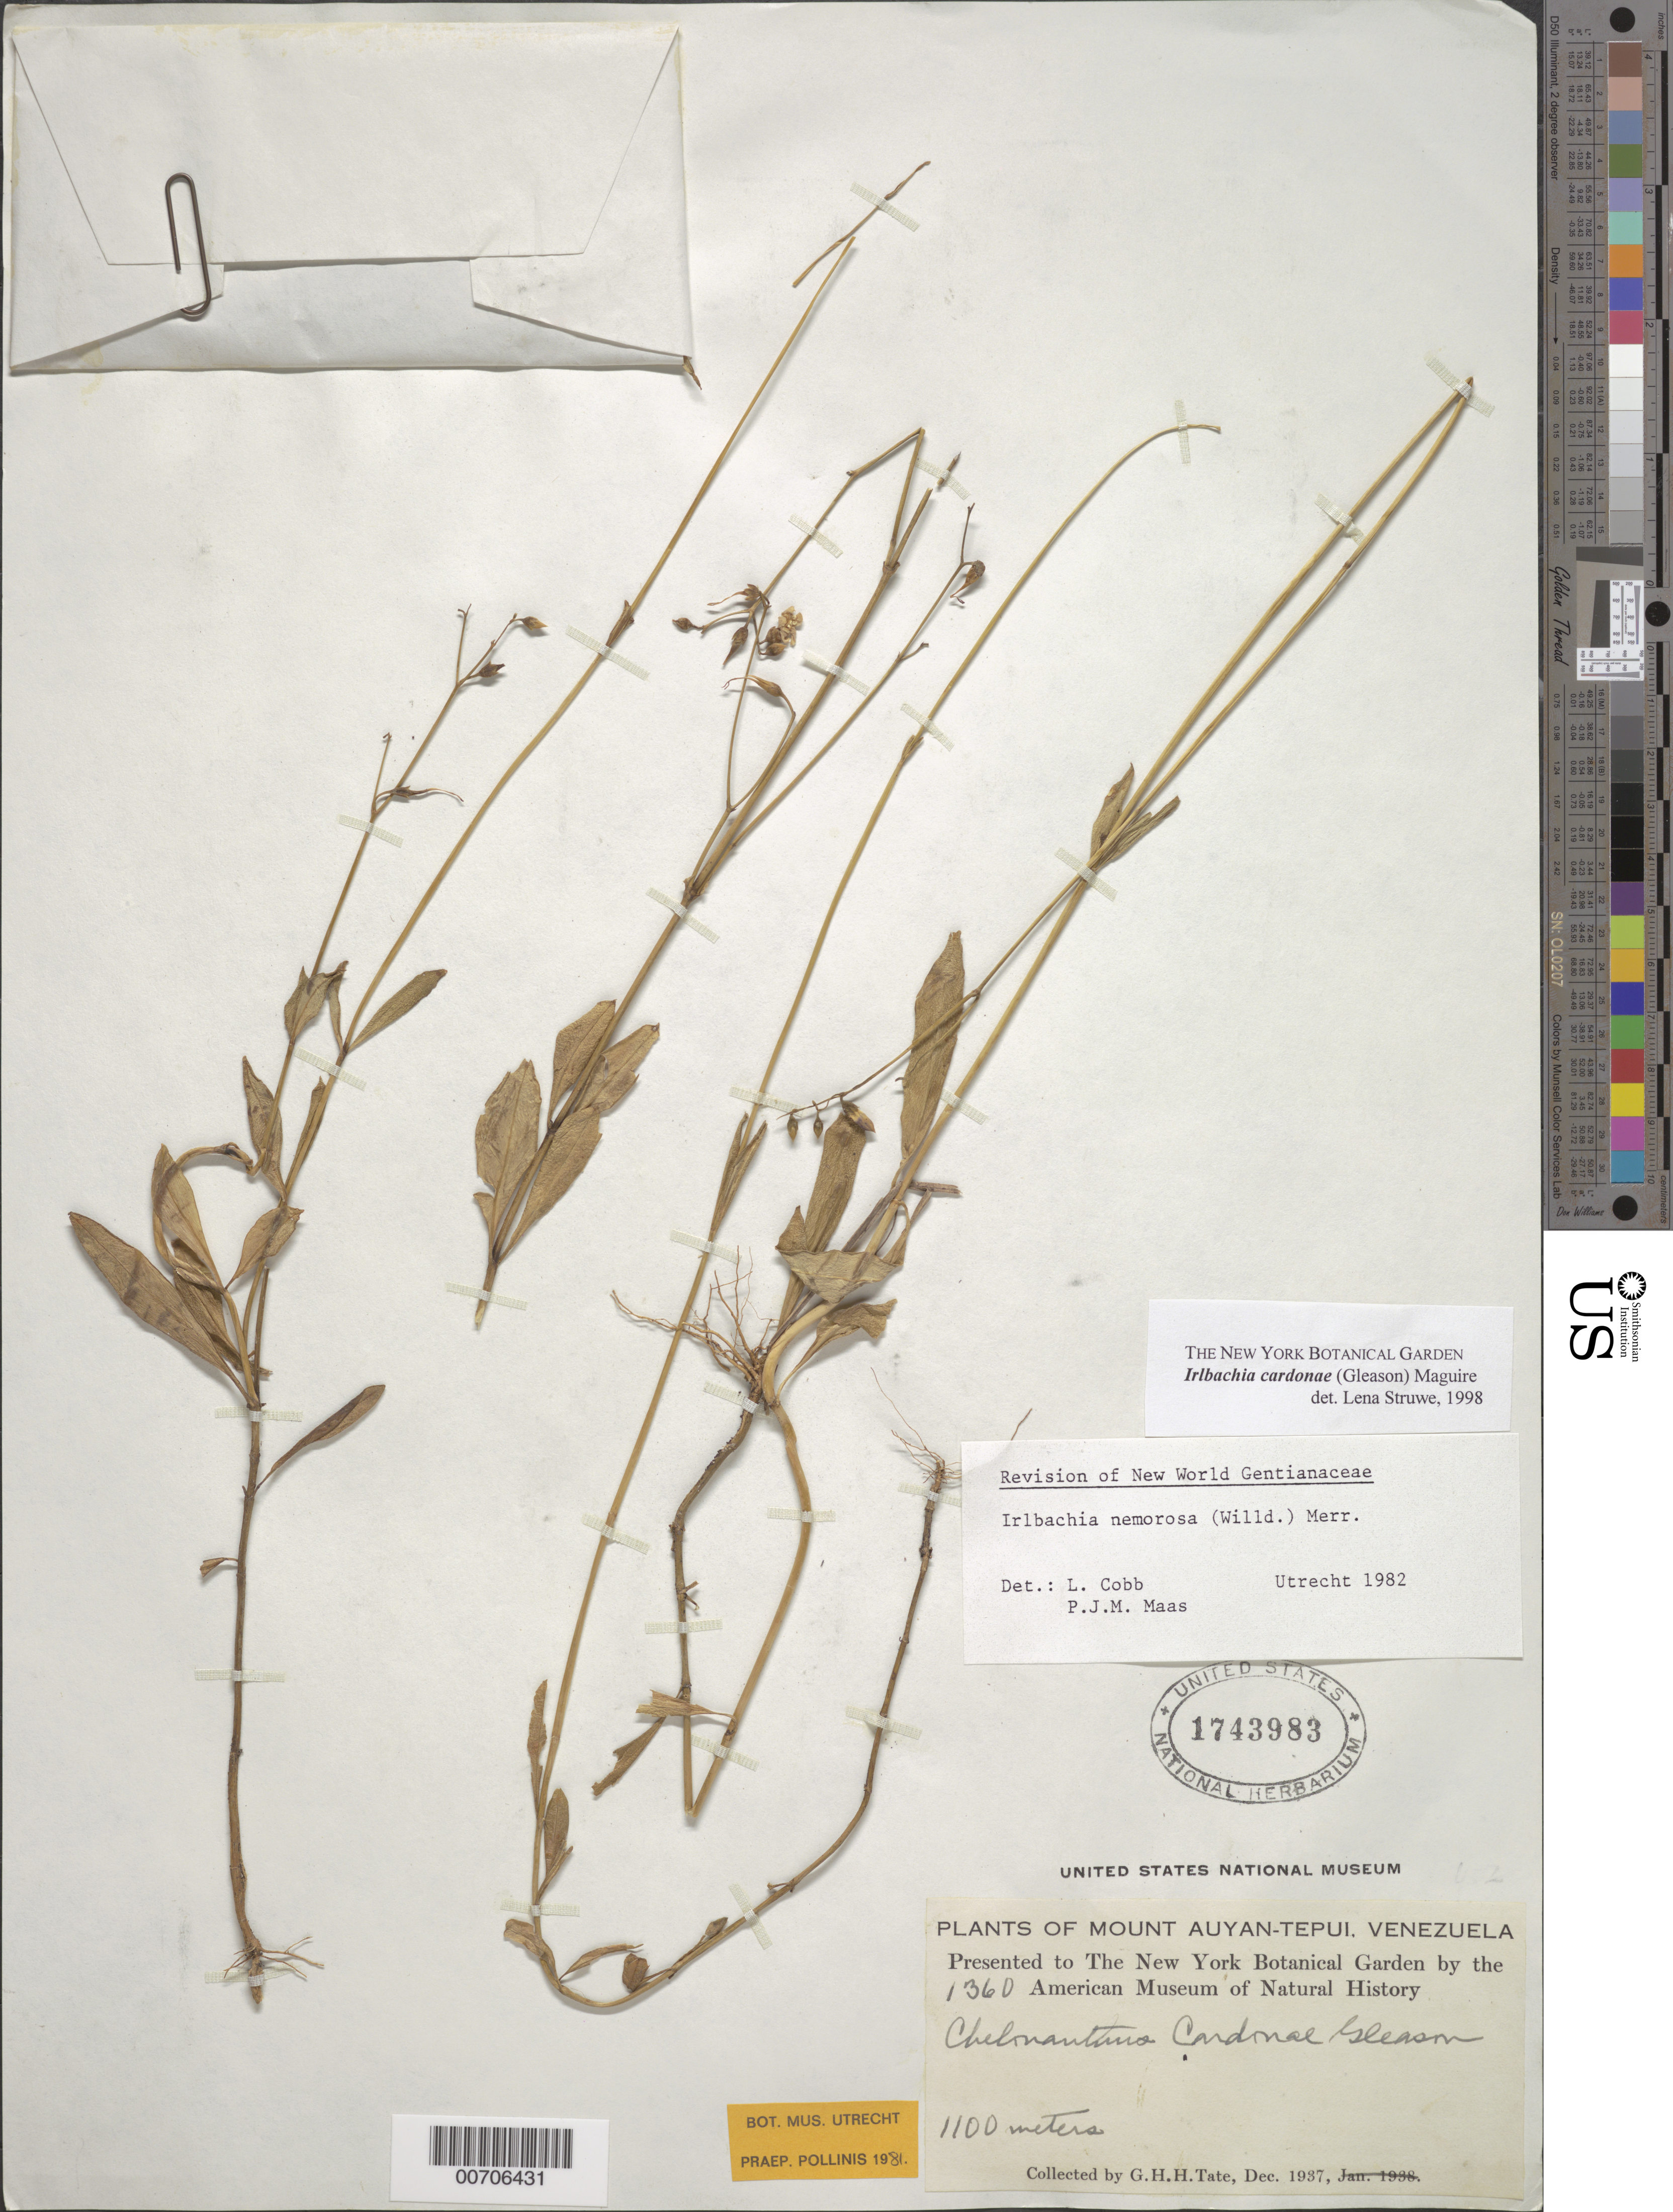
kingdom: Plantae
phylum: Tracheophyta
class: Magnoliopsida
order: Gentianales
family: Gentianaceae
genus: Irlbachia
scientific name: Irlbachia cardonae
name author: (Gleason) Maguire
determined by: Struwe, L.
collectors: G. H. H.Tate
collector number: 1360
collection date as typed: Dec-37 to Jan-38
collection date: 1937-12/1938-01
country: Venezuela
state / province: Bolívar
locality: Mt. Auyan-tepuí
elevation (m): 1110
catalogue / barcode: US 1743983